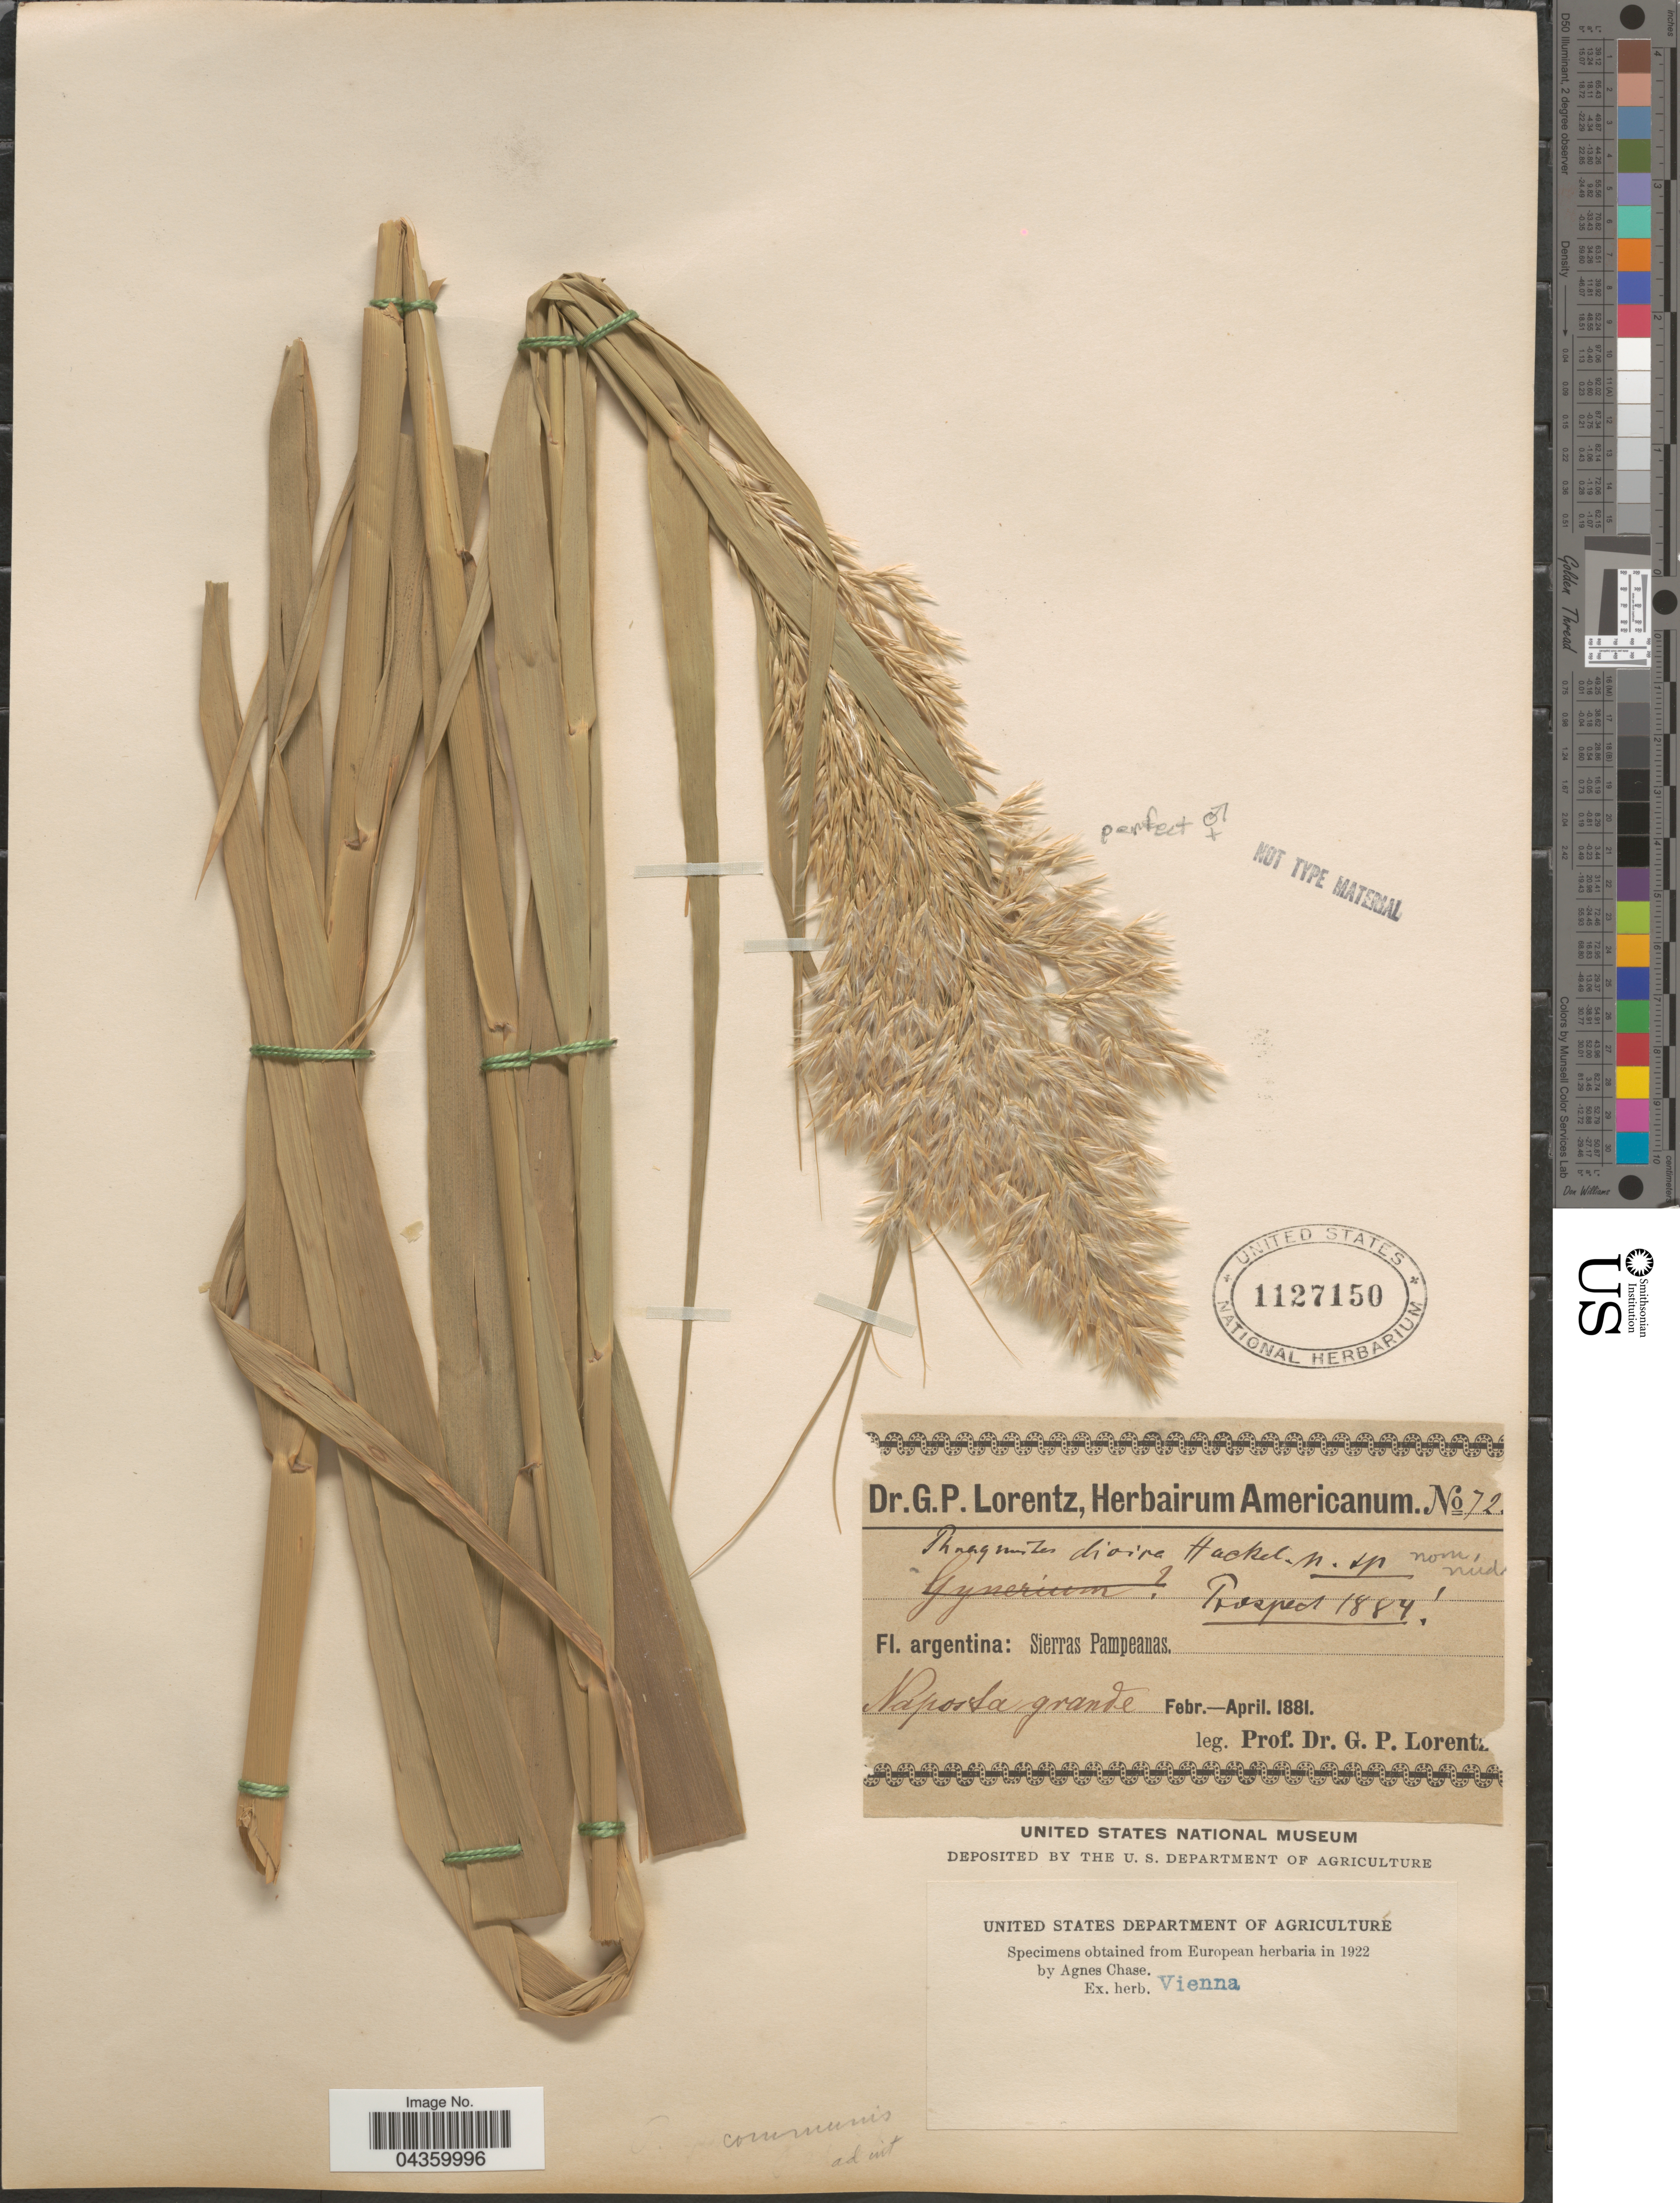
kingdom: Plantae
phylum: Tracheophyta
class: Liliopsida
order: Poales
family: Poaceae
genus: Phragmites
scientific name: Phragmites australis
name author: (Cav.) Trin. ex Steud.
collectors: G. Lorentz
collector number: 72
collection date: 1881-02/1881-04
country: Argentina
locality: Sierras Pampeanas. Naposta grande.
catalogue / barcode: US 1127150